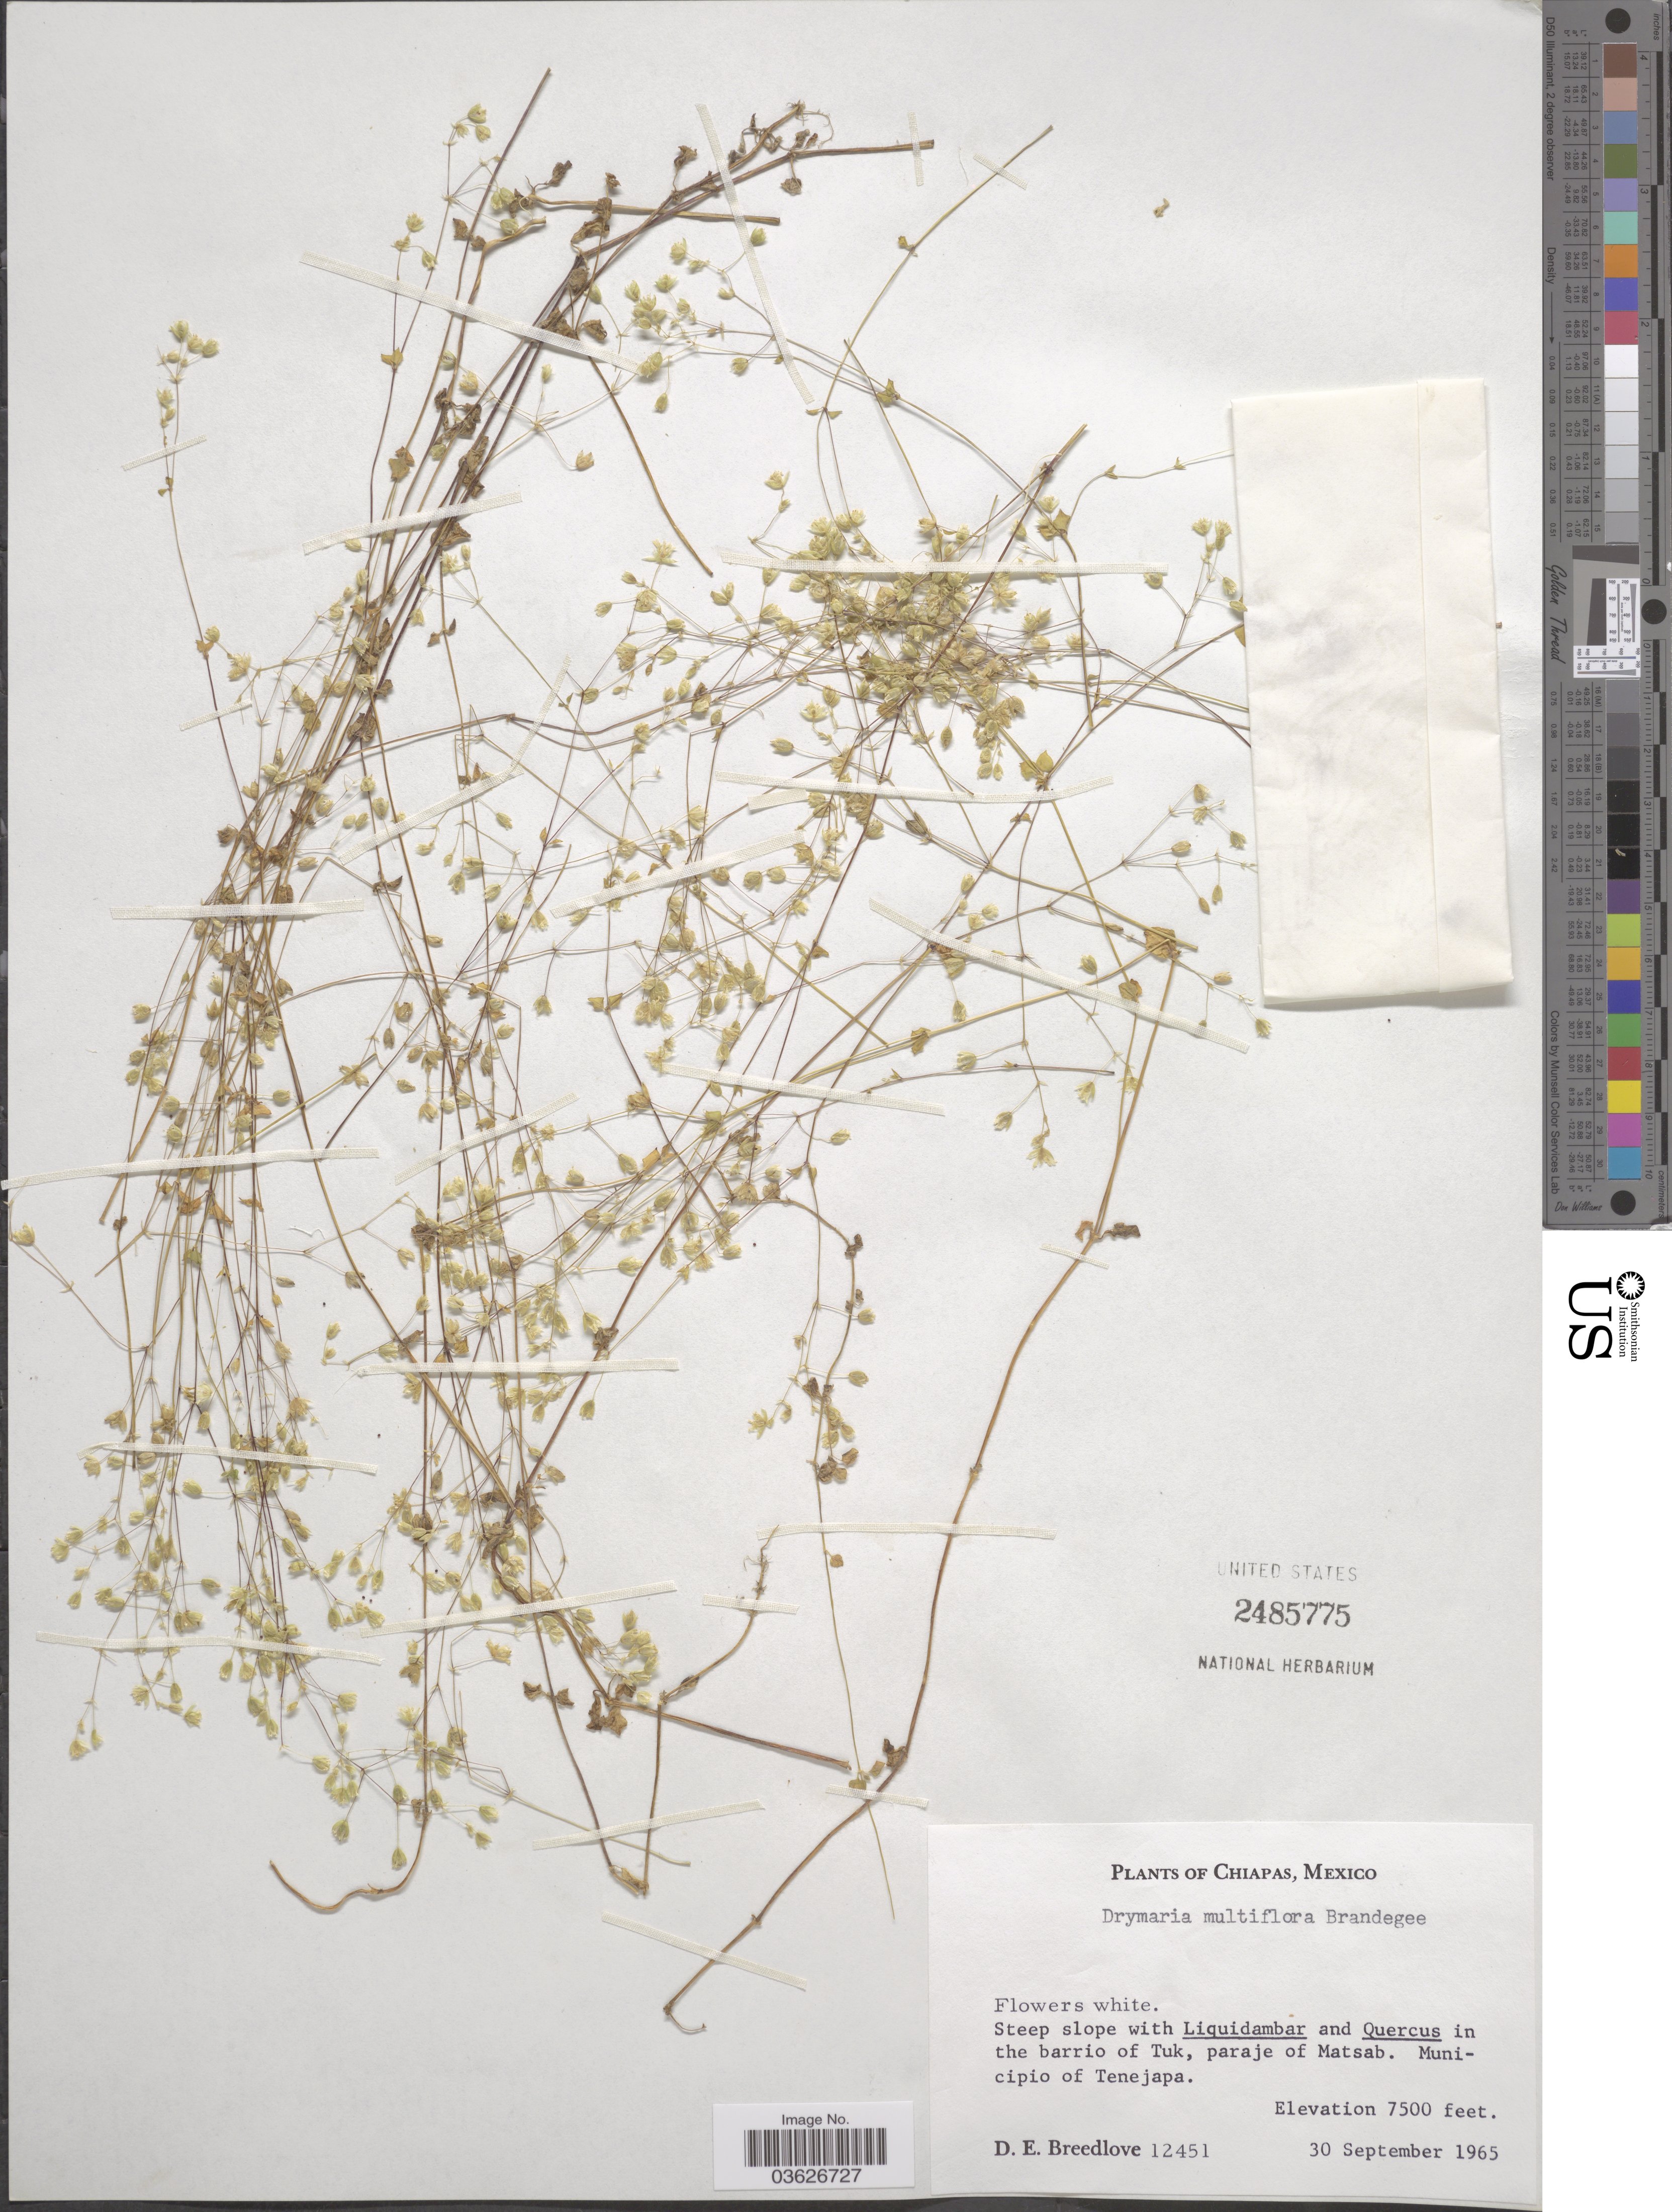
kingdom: Plantae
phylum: Tracheophyta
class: Magnoliopsida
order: Caryophyllales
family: Caryophyllaceae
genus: Drymaria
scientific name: Drymaria multiflora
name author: Brandegee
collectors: D. E. Breedlove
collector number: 12451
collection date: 1965-09-30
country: Mexico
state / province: Chiapas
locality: In the barrio of Tuk, paraje of Matsab. Municipio of Tenejapa.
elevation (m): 2286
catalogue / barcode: US 2485775